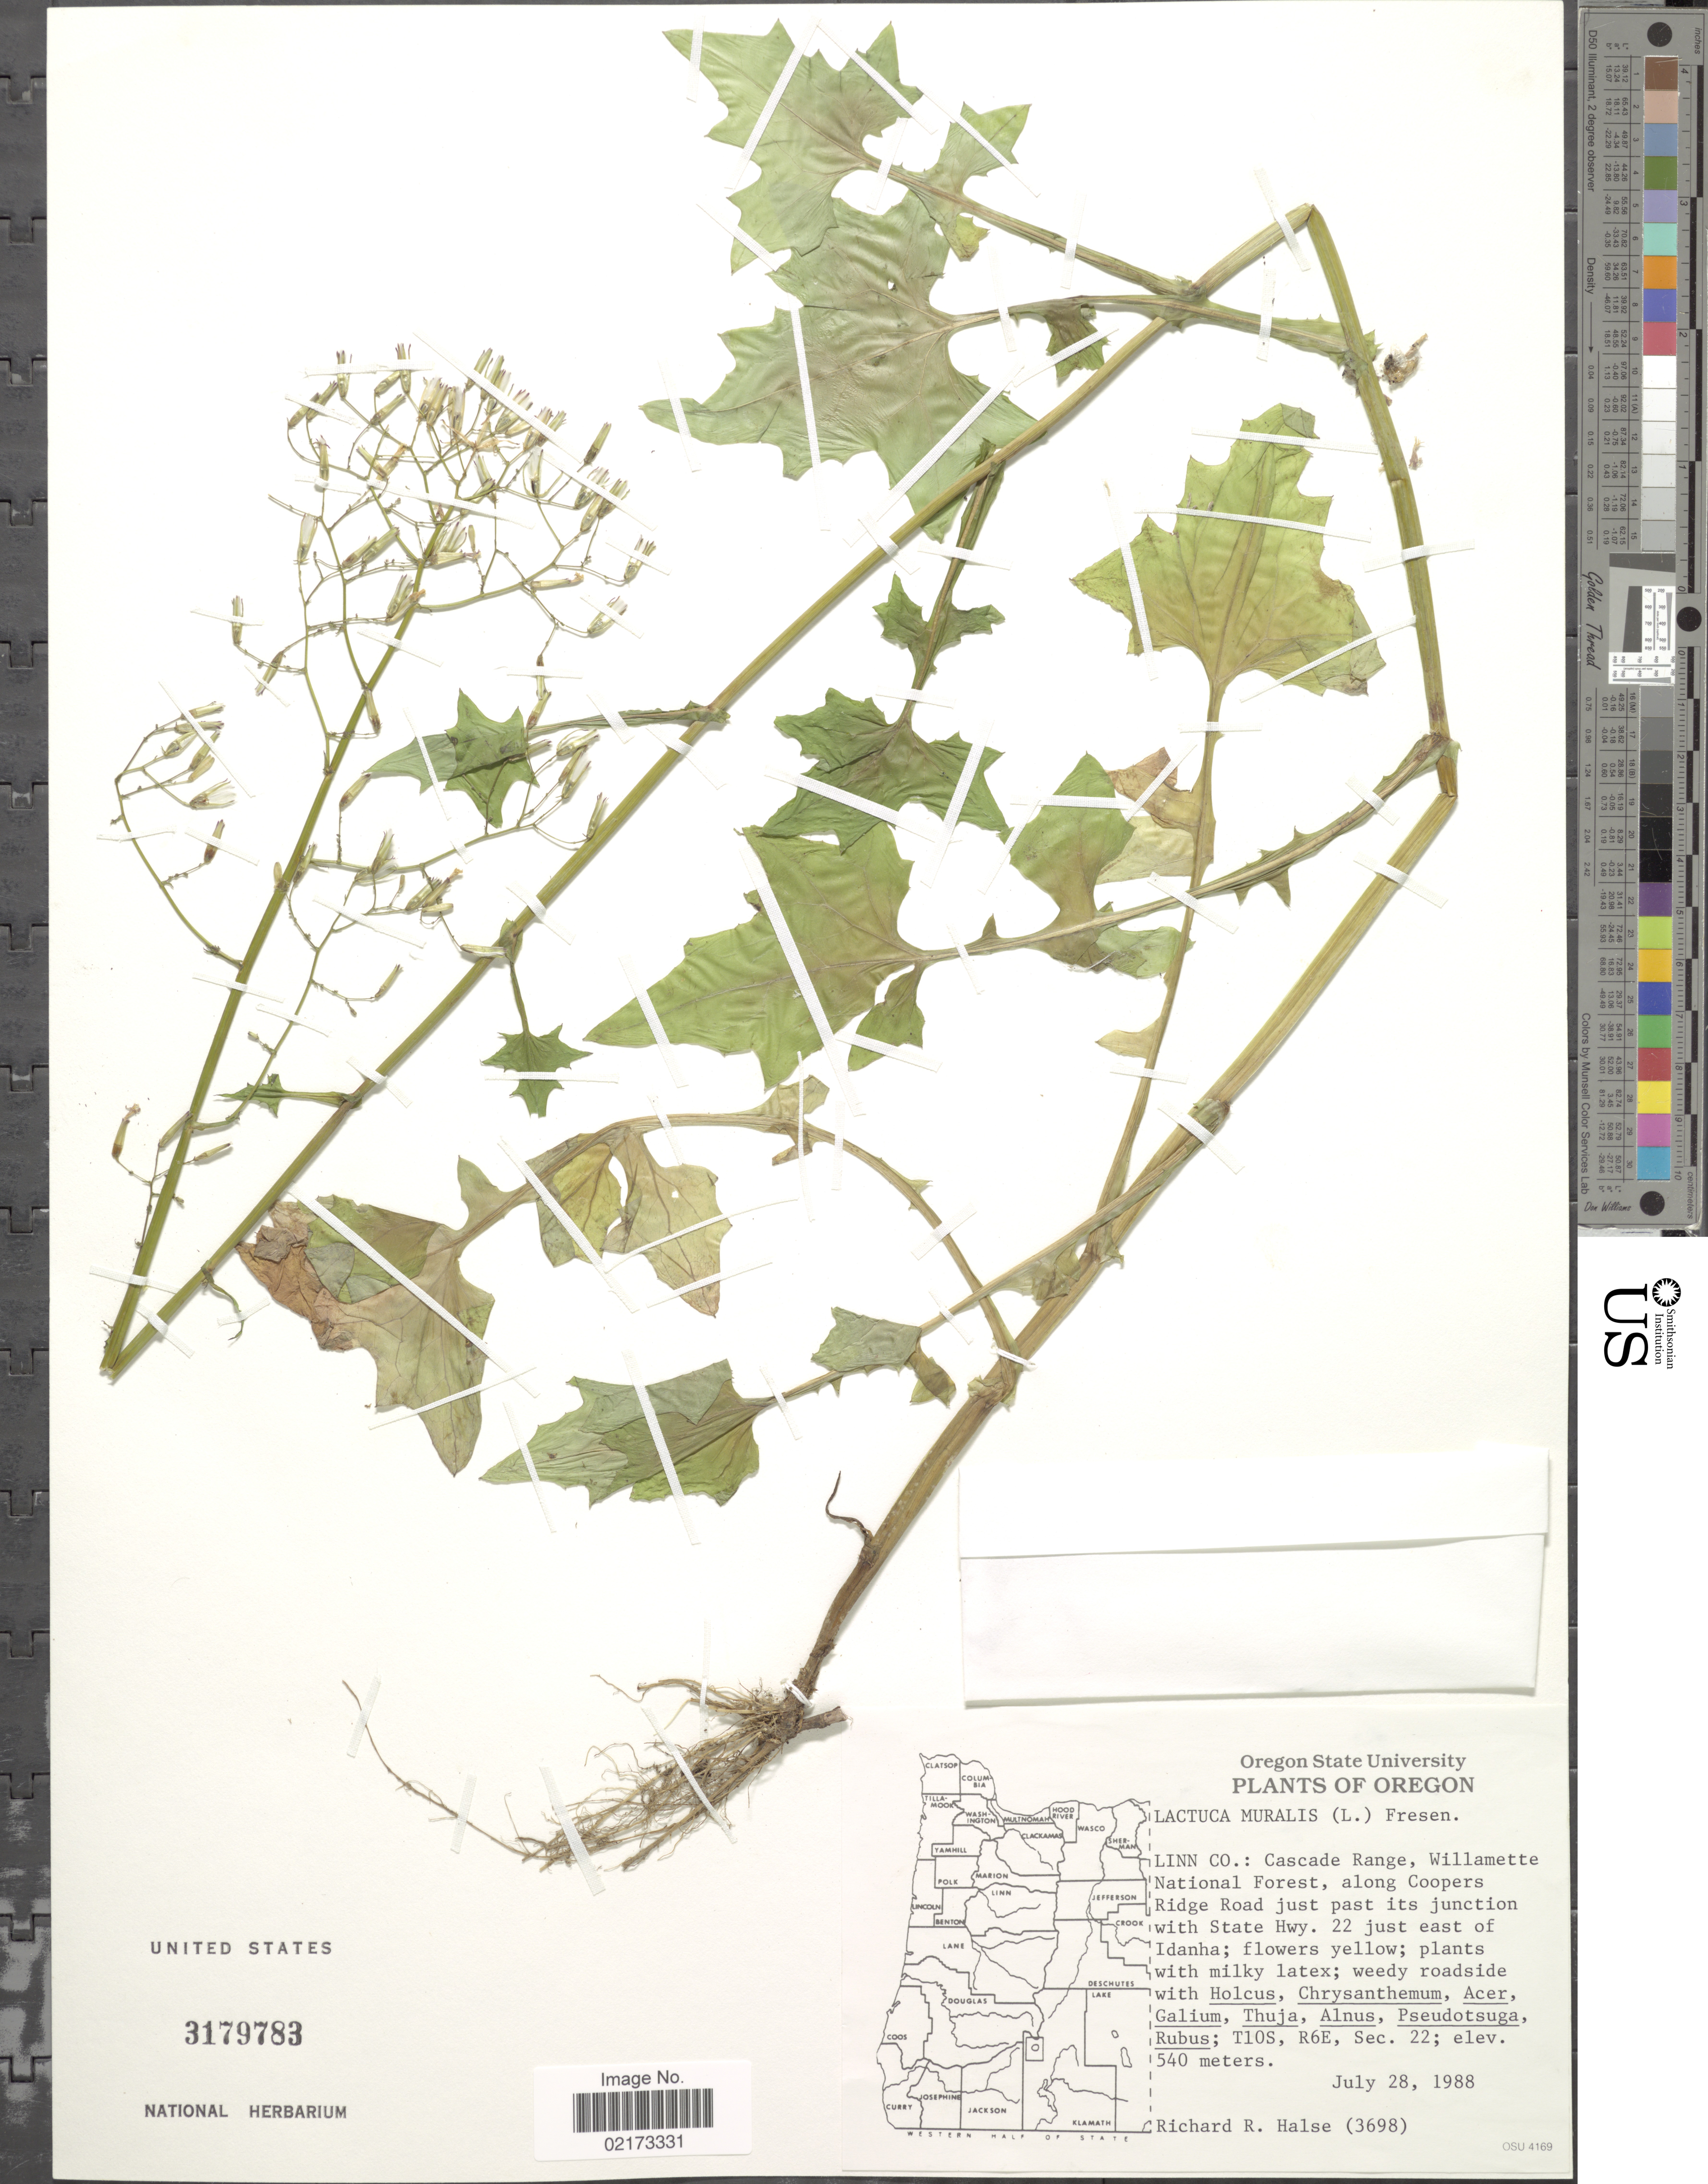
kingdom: Plantae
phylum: Tracheophyta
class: Magnoliopsida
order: Asterales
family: Asteraceae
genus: Lactuca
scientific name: Lactuca muralis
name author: (L.) Gaertn.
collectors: R. Halse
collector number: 3698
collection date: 1988-07-28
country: United States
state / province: Oregon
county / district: Linn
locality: Linn Co., Cascade Range, Willamette National Forest, along Coopers Ridge Road just past its junction with State Hwy. 22 just east of Idanha, T10S, R6E, Sec. 22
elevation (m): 540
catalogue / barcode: US 3179783